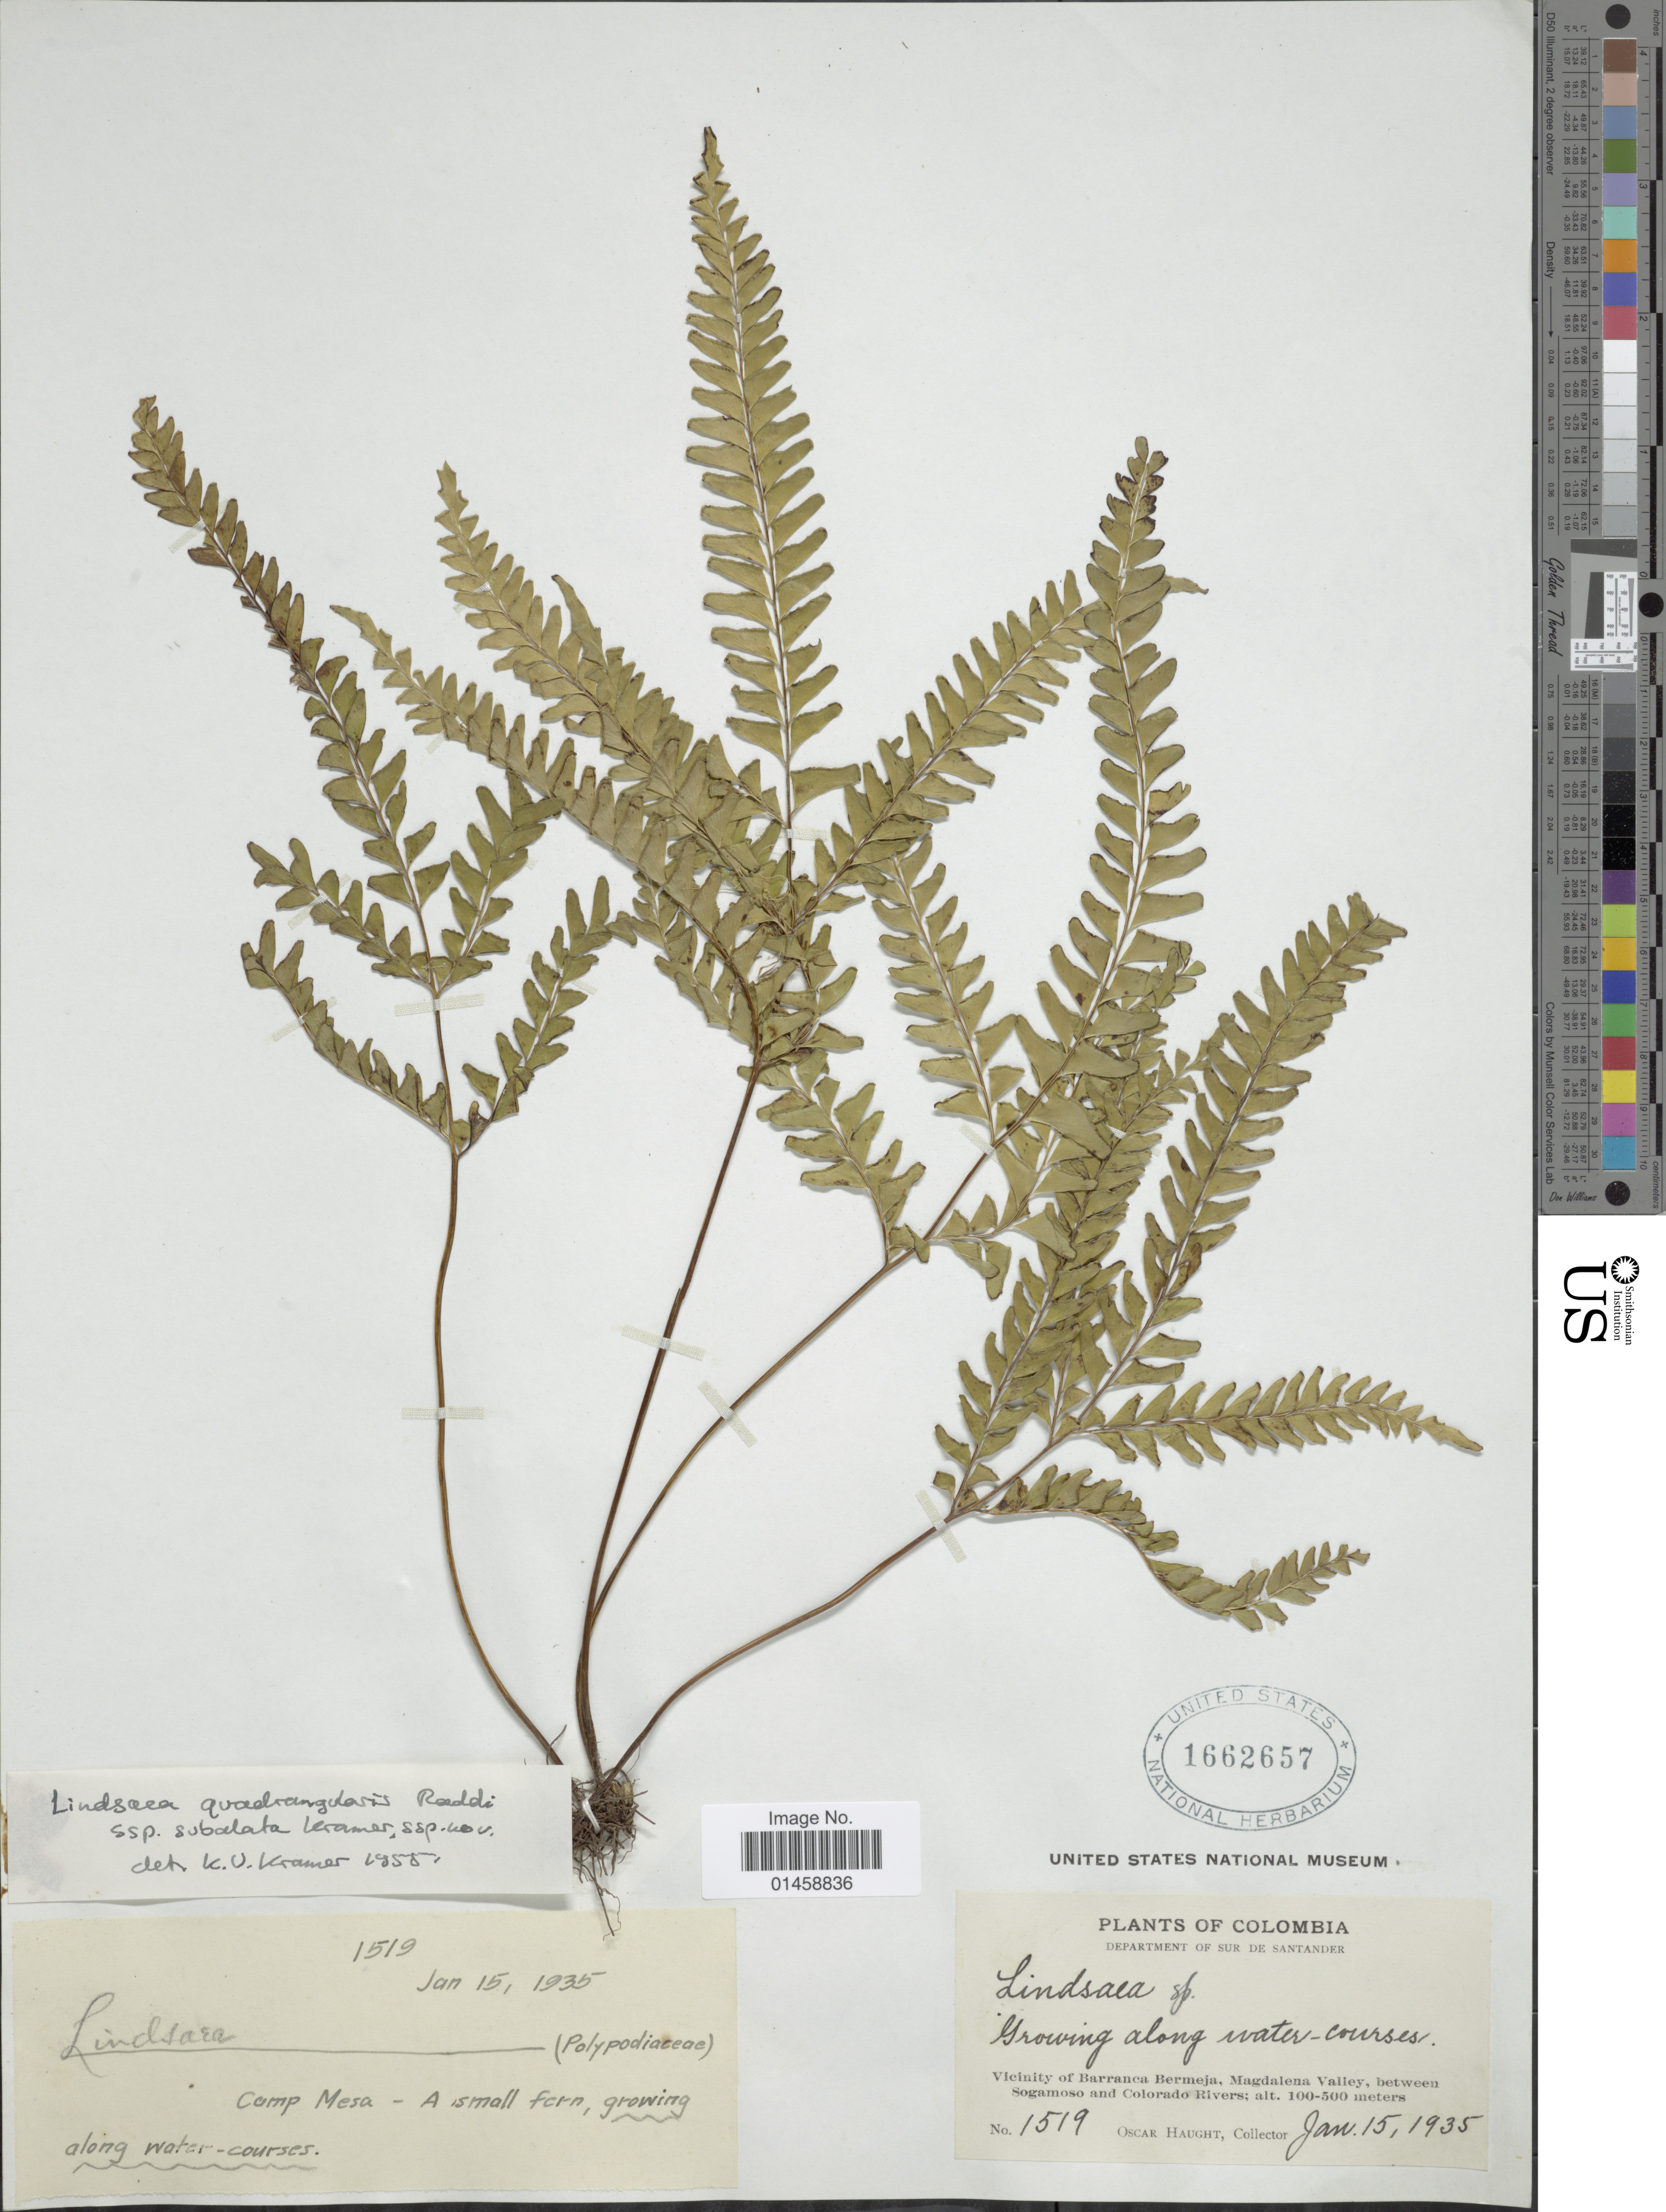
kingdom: Plantae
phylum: Tracheophyta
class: Polypodiopsida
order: Polypodiales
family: Lindsaeaceae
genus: Lindsaea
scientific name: Lindsaea quadrangularis subsp. subalata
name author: K.U. Kramer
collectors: O. L. Haught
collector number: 1519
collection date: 1935-01-15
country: Colombia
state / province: Magdalena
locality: Vicinity of Barranca Bermeja, Magdalena Valley, between Sogamoso and Colorado Rivers.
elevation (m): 100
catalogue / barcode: US 1662657